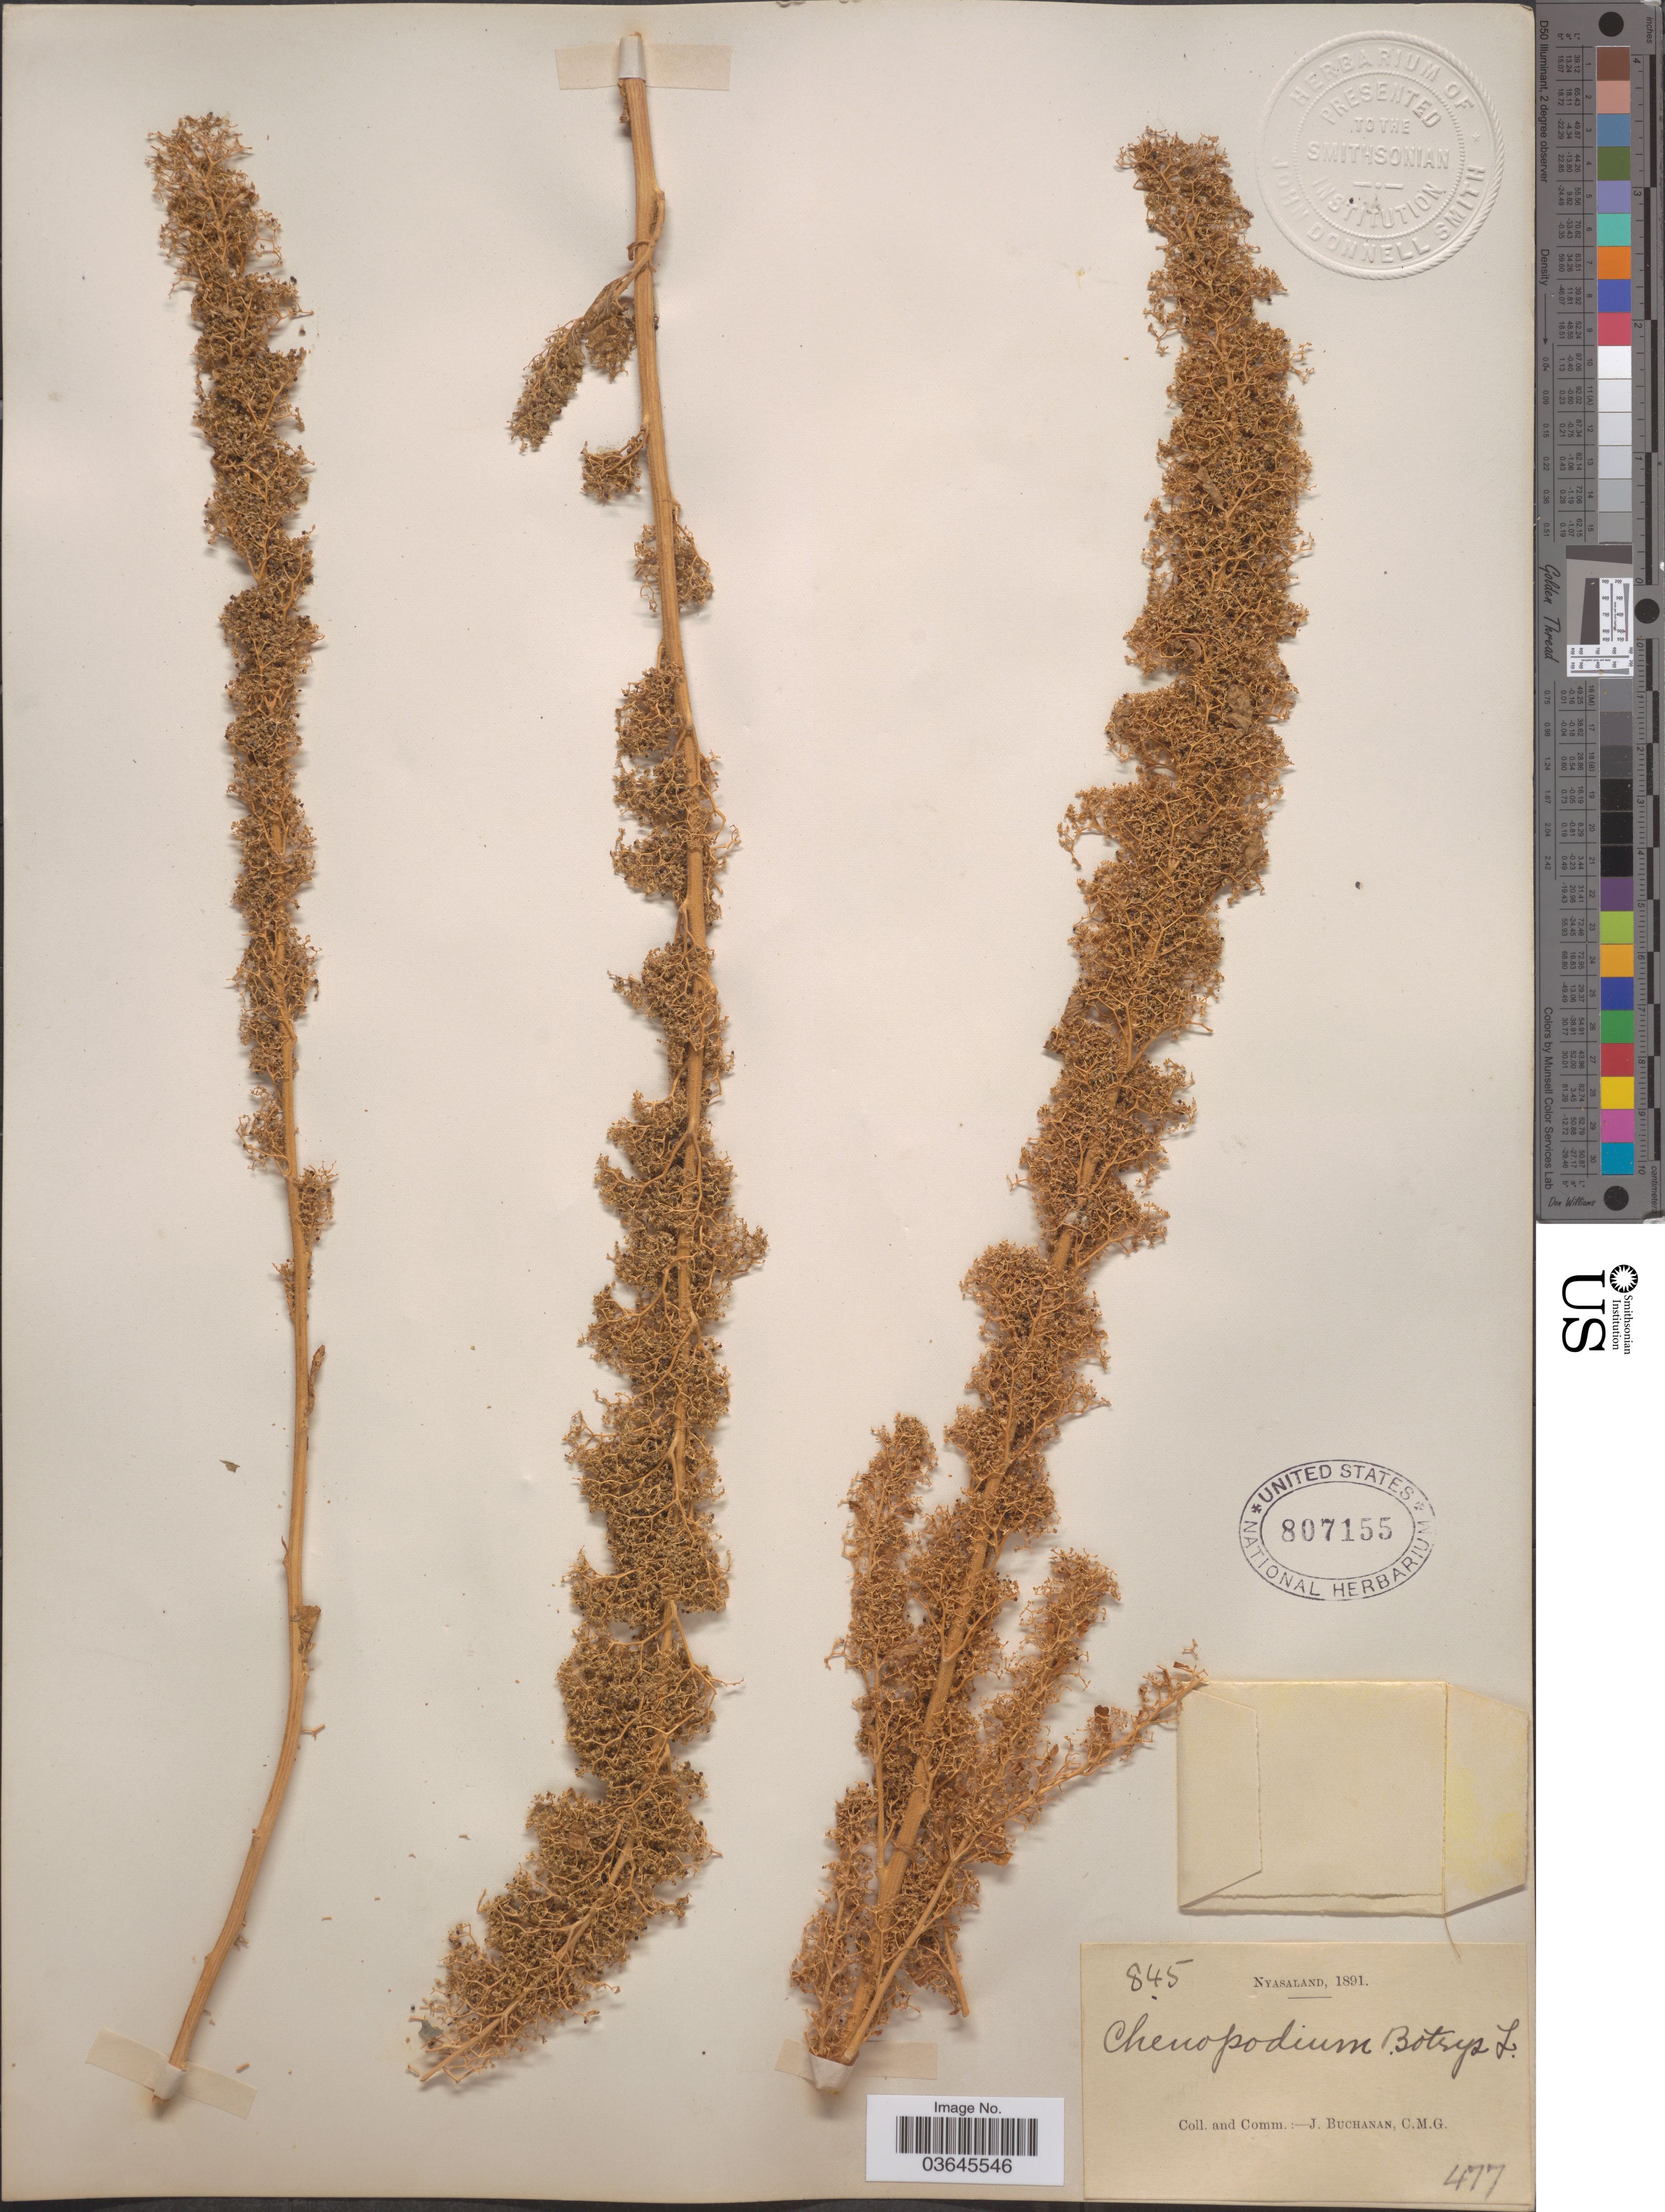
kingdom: Plantae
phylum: Tracheophyta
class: Magnoliopsida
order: Caryophyllales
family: Amaranthaceae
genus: Chenopodium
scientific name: Chenopodium botrys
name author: L.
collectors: J. Buchanan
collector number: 845/477?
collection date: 1891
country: Malawi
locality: Nyasaland.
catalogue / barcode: US 807155